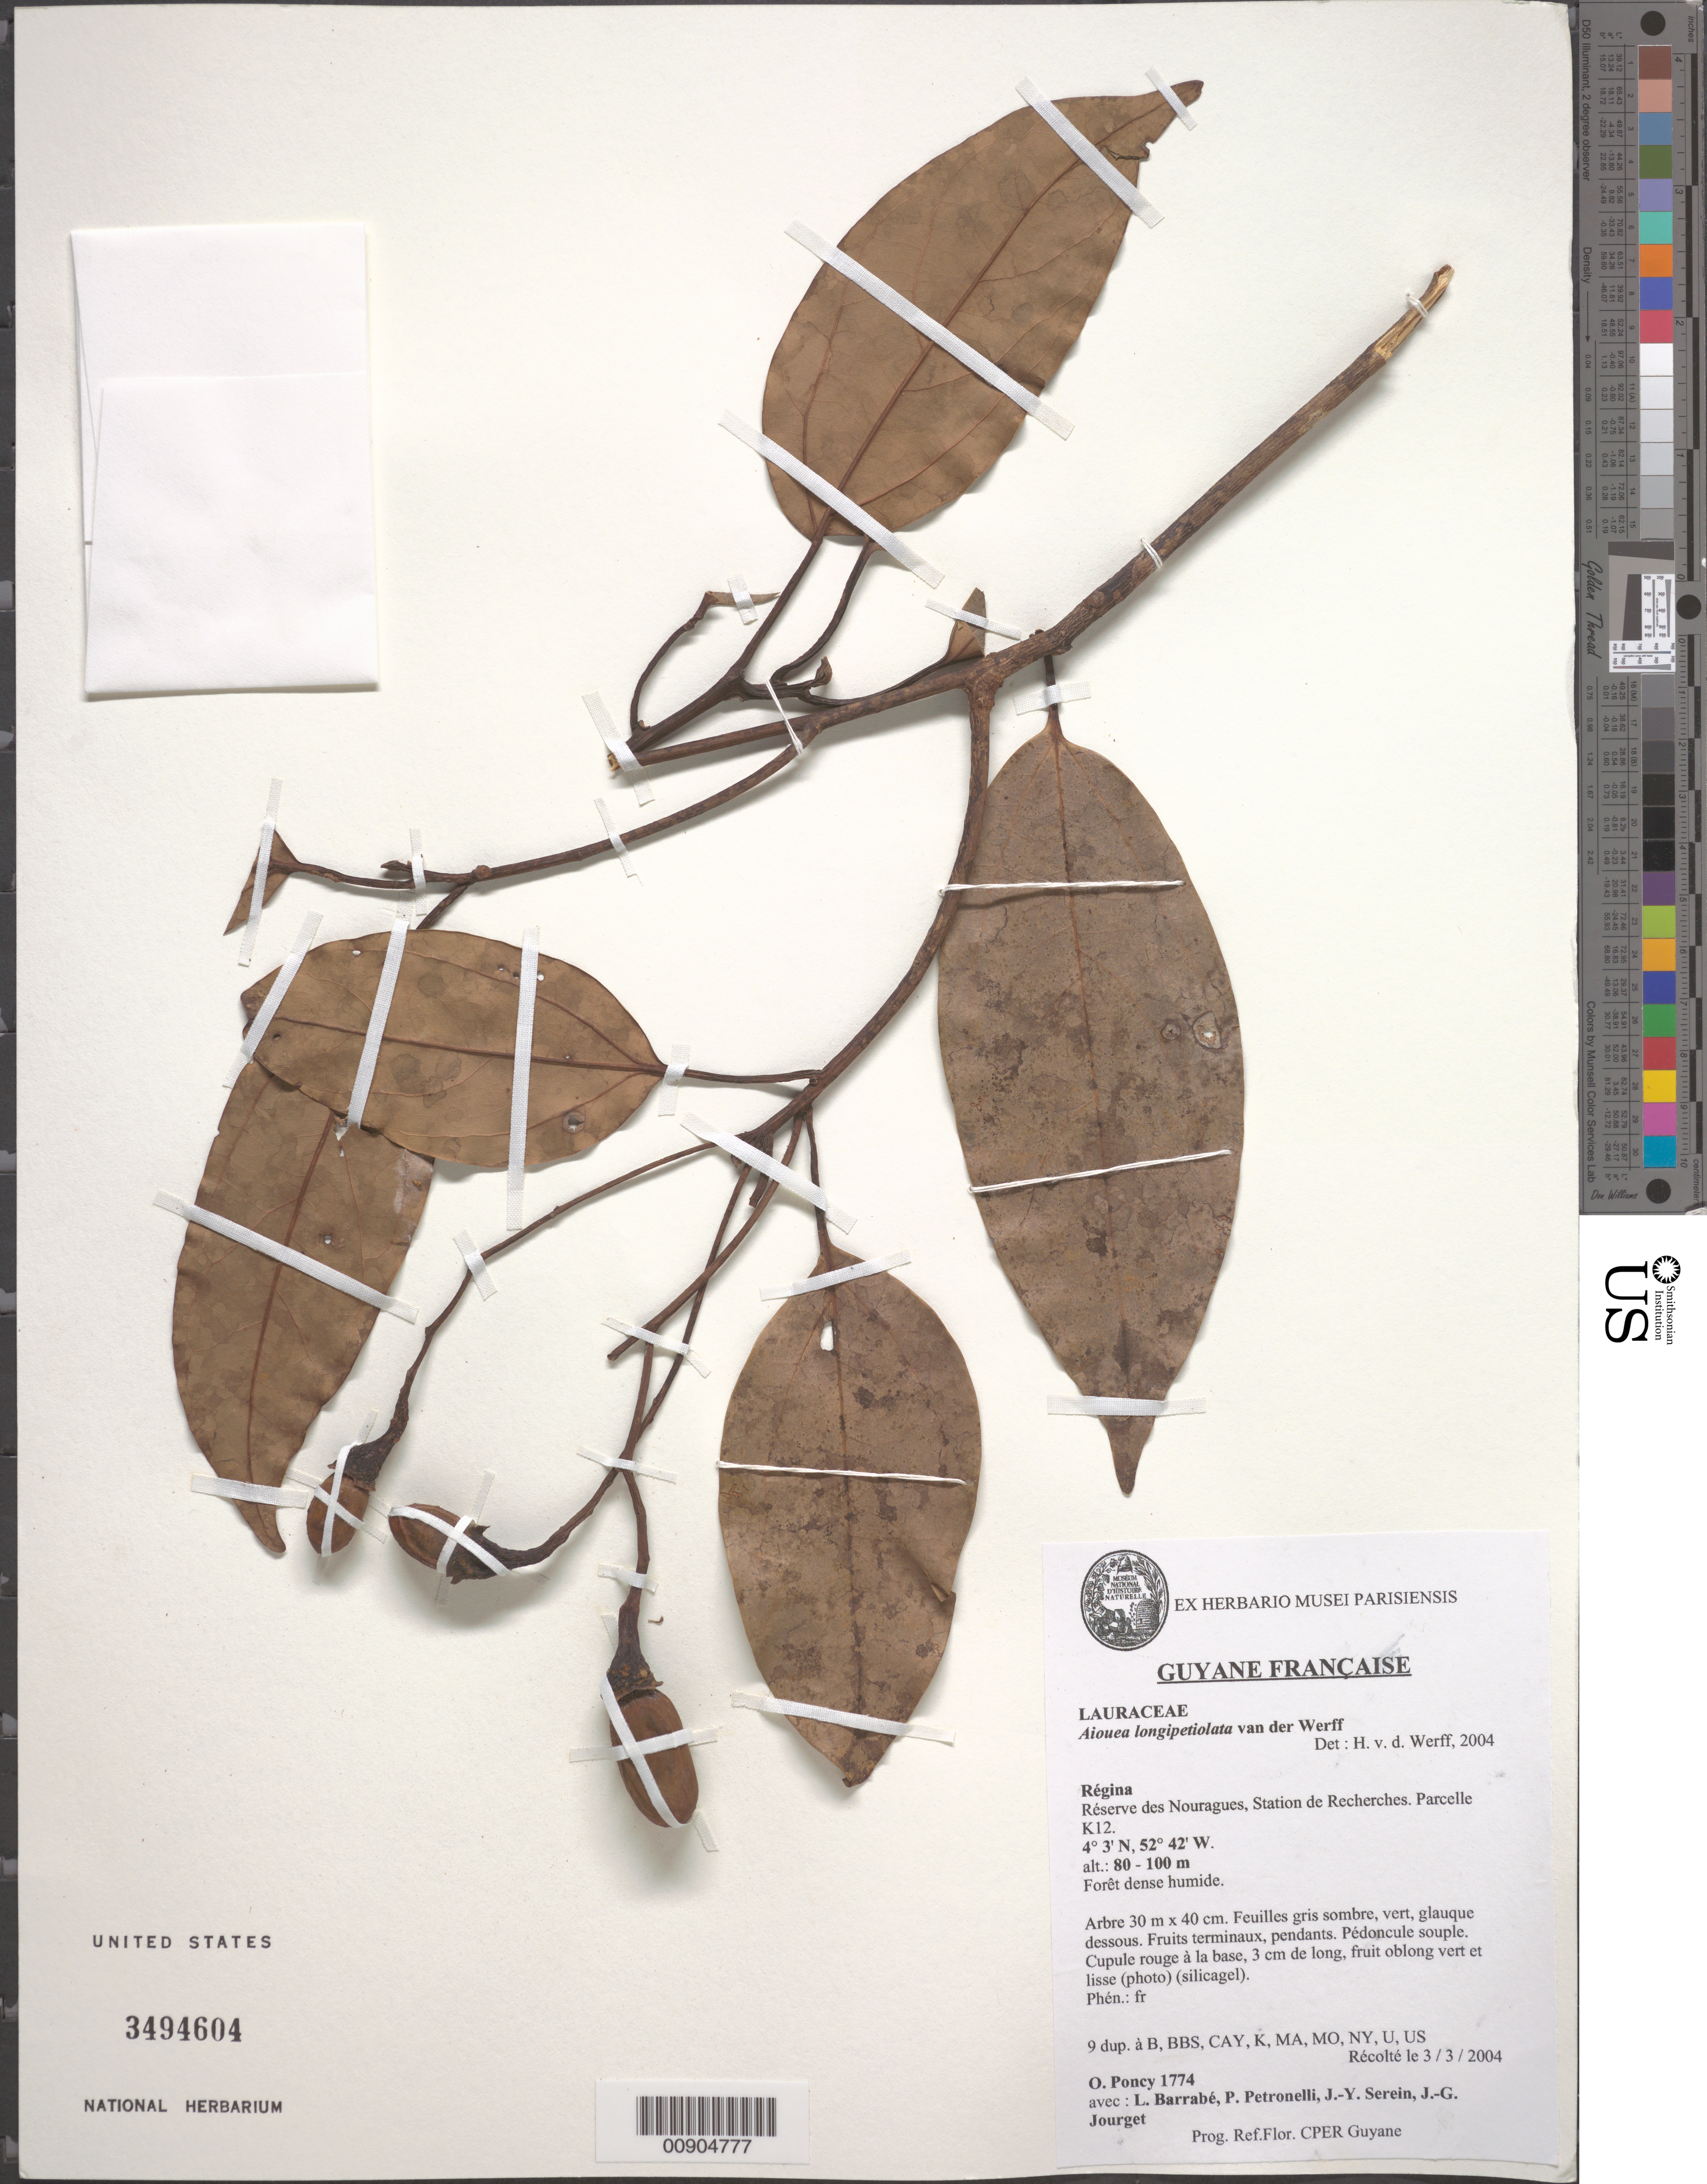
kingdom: Plantae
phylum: Tracheophyta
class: Magnoliopsida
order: Laurales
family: Lauraceae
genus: Aiouea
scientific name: Aiouea longipetiolata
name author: van der Werff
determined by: van der Werff, H., (MO), Missouri Botanical Garden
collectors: O. Poncy, L. Barrabé, P. Petronelli, J. Serein & J. Jourget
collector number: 1774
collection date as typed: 3-Mar-04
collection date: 2004-03-03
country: French Guiana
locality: Régina, Réserve des Nouragues, Station de Recherches. Parcelle K12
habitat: Forêt dense humide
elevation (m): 80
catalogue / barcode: US 3494604